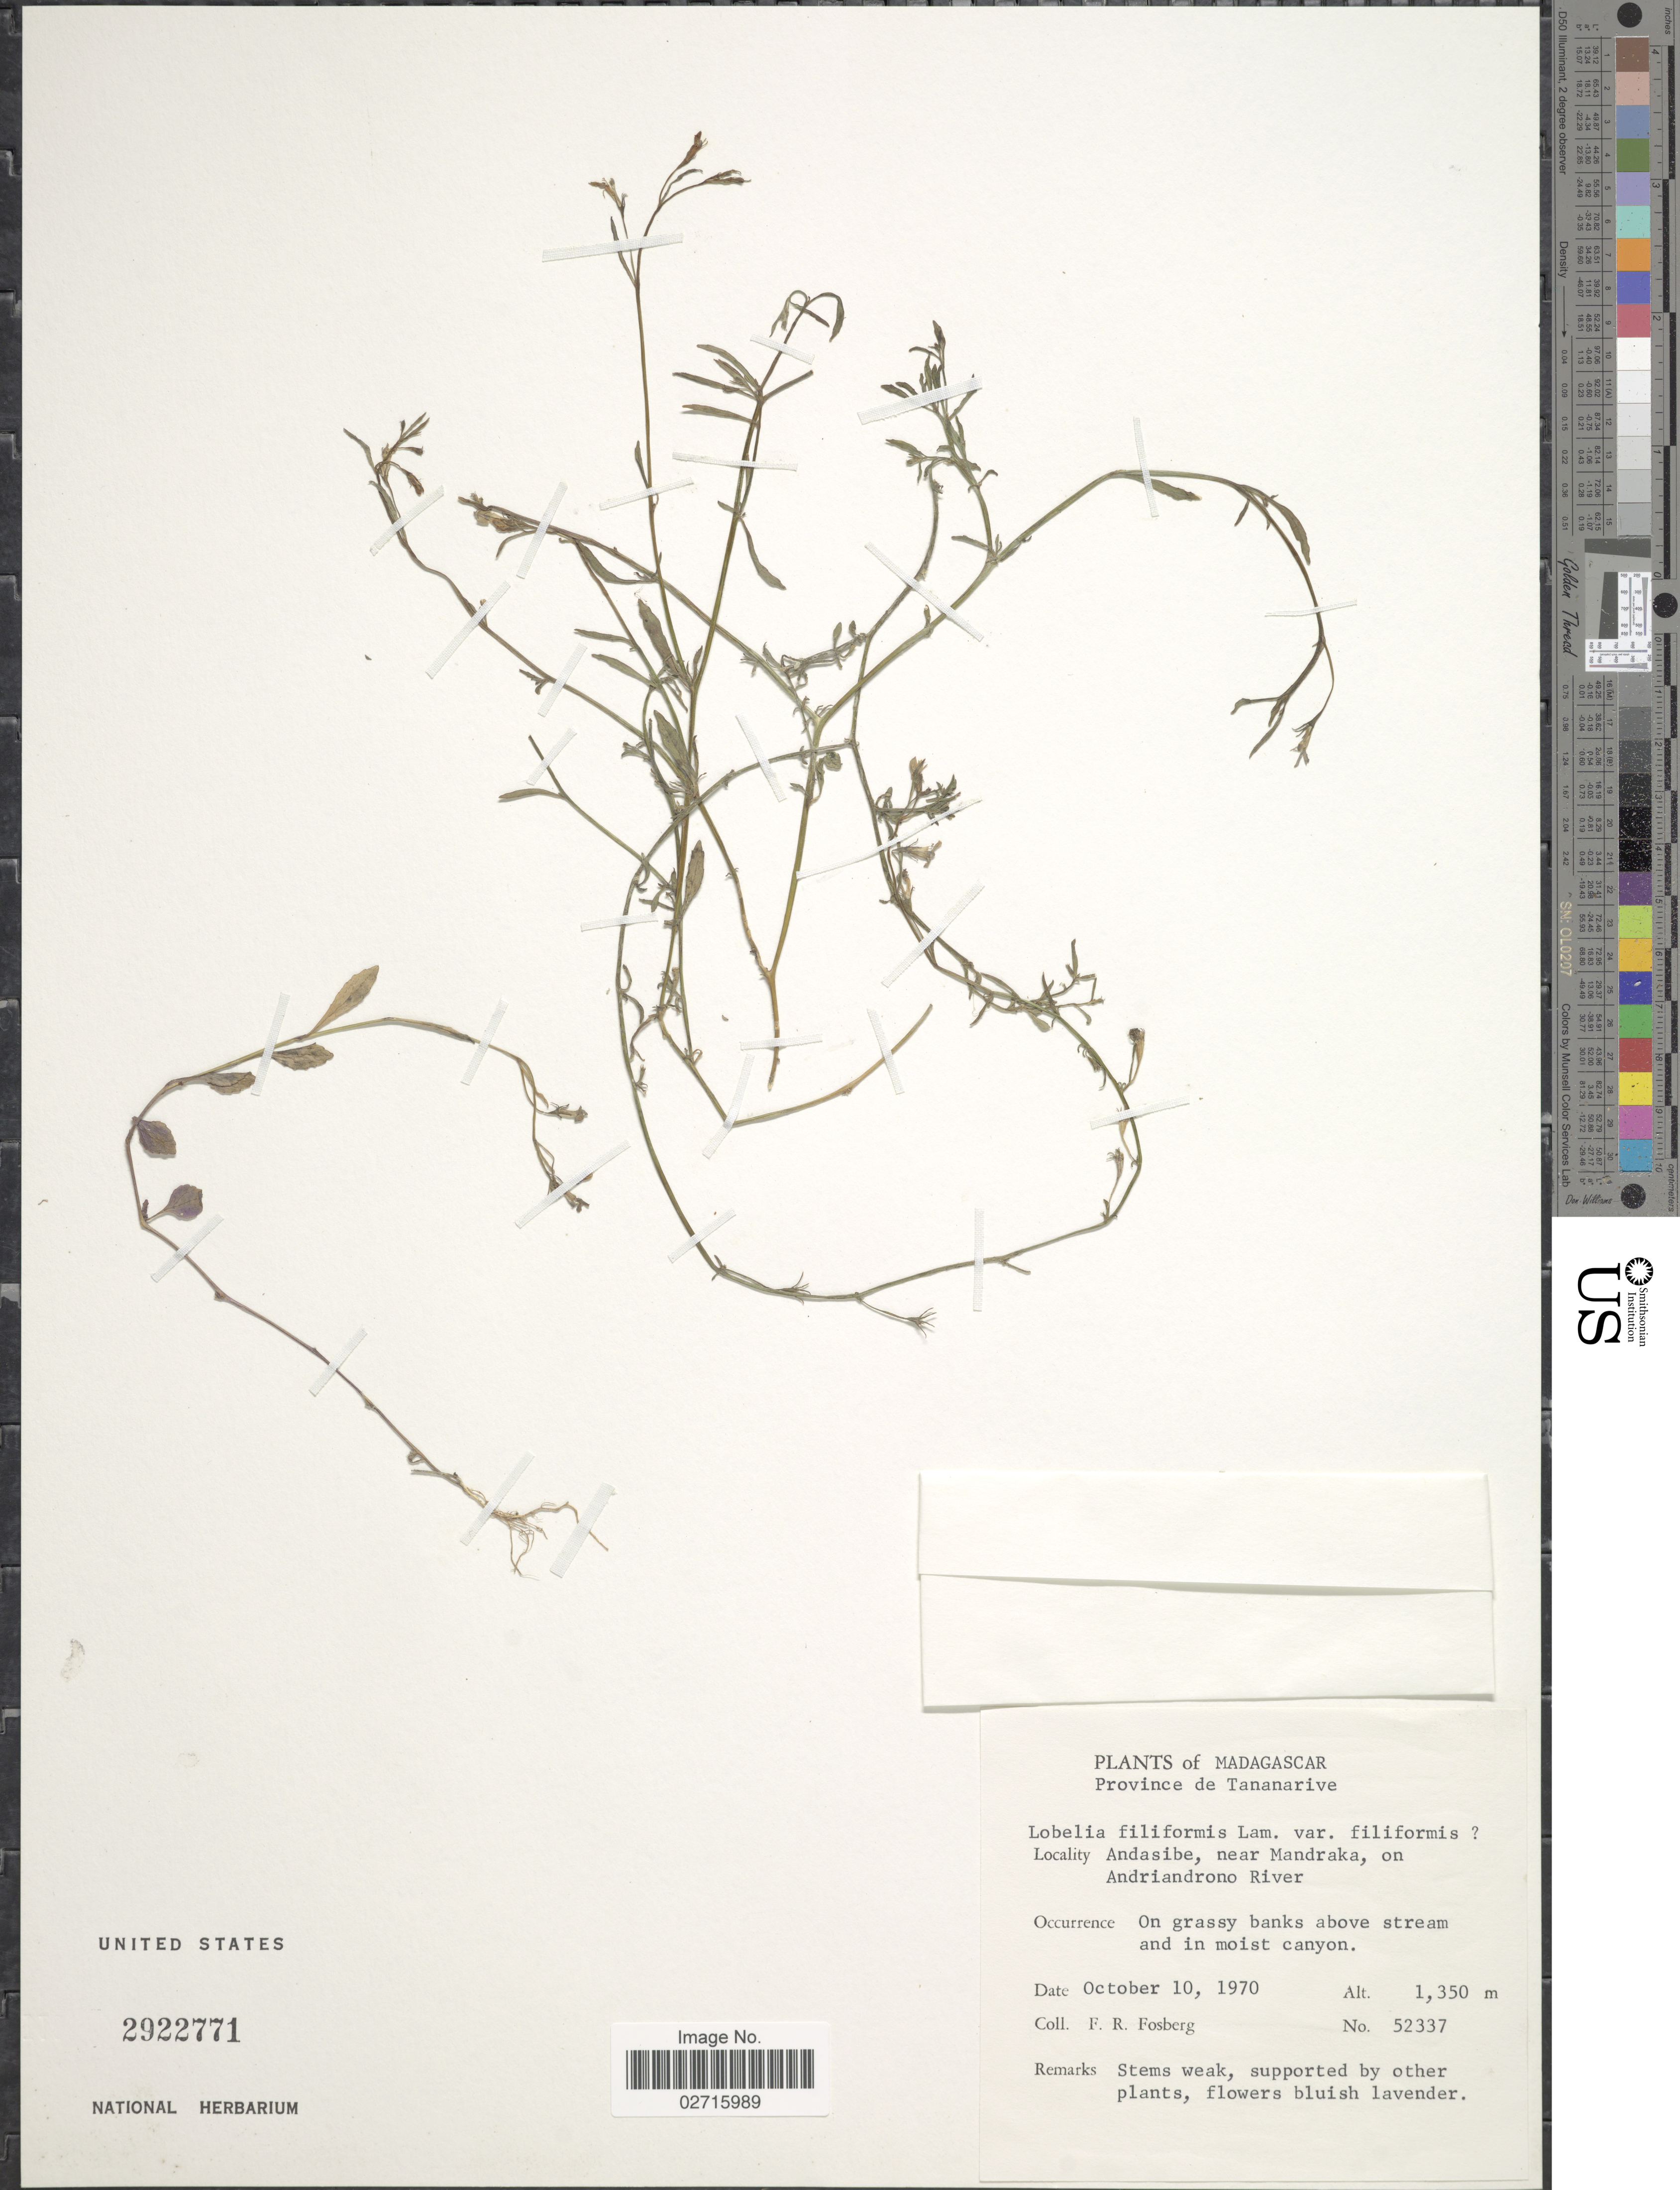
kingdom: Plantae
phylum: Tracheophyta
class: Magnoliopsida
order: Asterales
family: Campanulaceae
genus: Lobelia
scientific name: Lobelia filiformis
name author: Lam.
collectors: F. R. Fosberg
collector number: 52337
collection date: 1970-10-10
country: Madagascar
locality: Province de Tananarive, Andasibe, near Mandraka, on Andriandrono River, on grassy banks above stream and in moist canyon.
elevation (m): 1350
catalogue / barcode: US 2922771